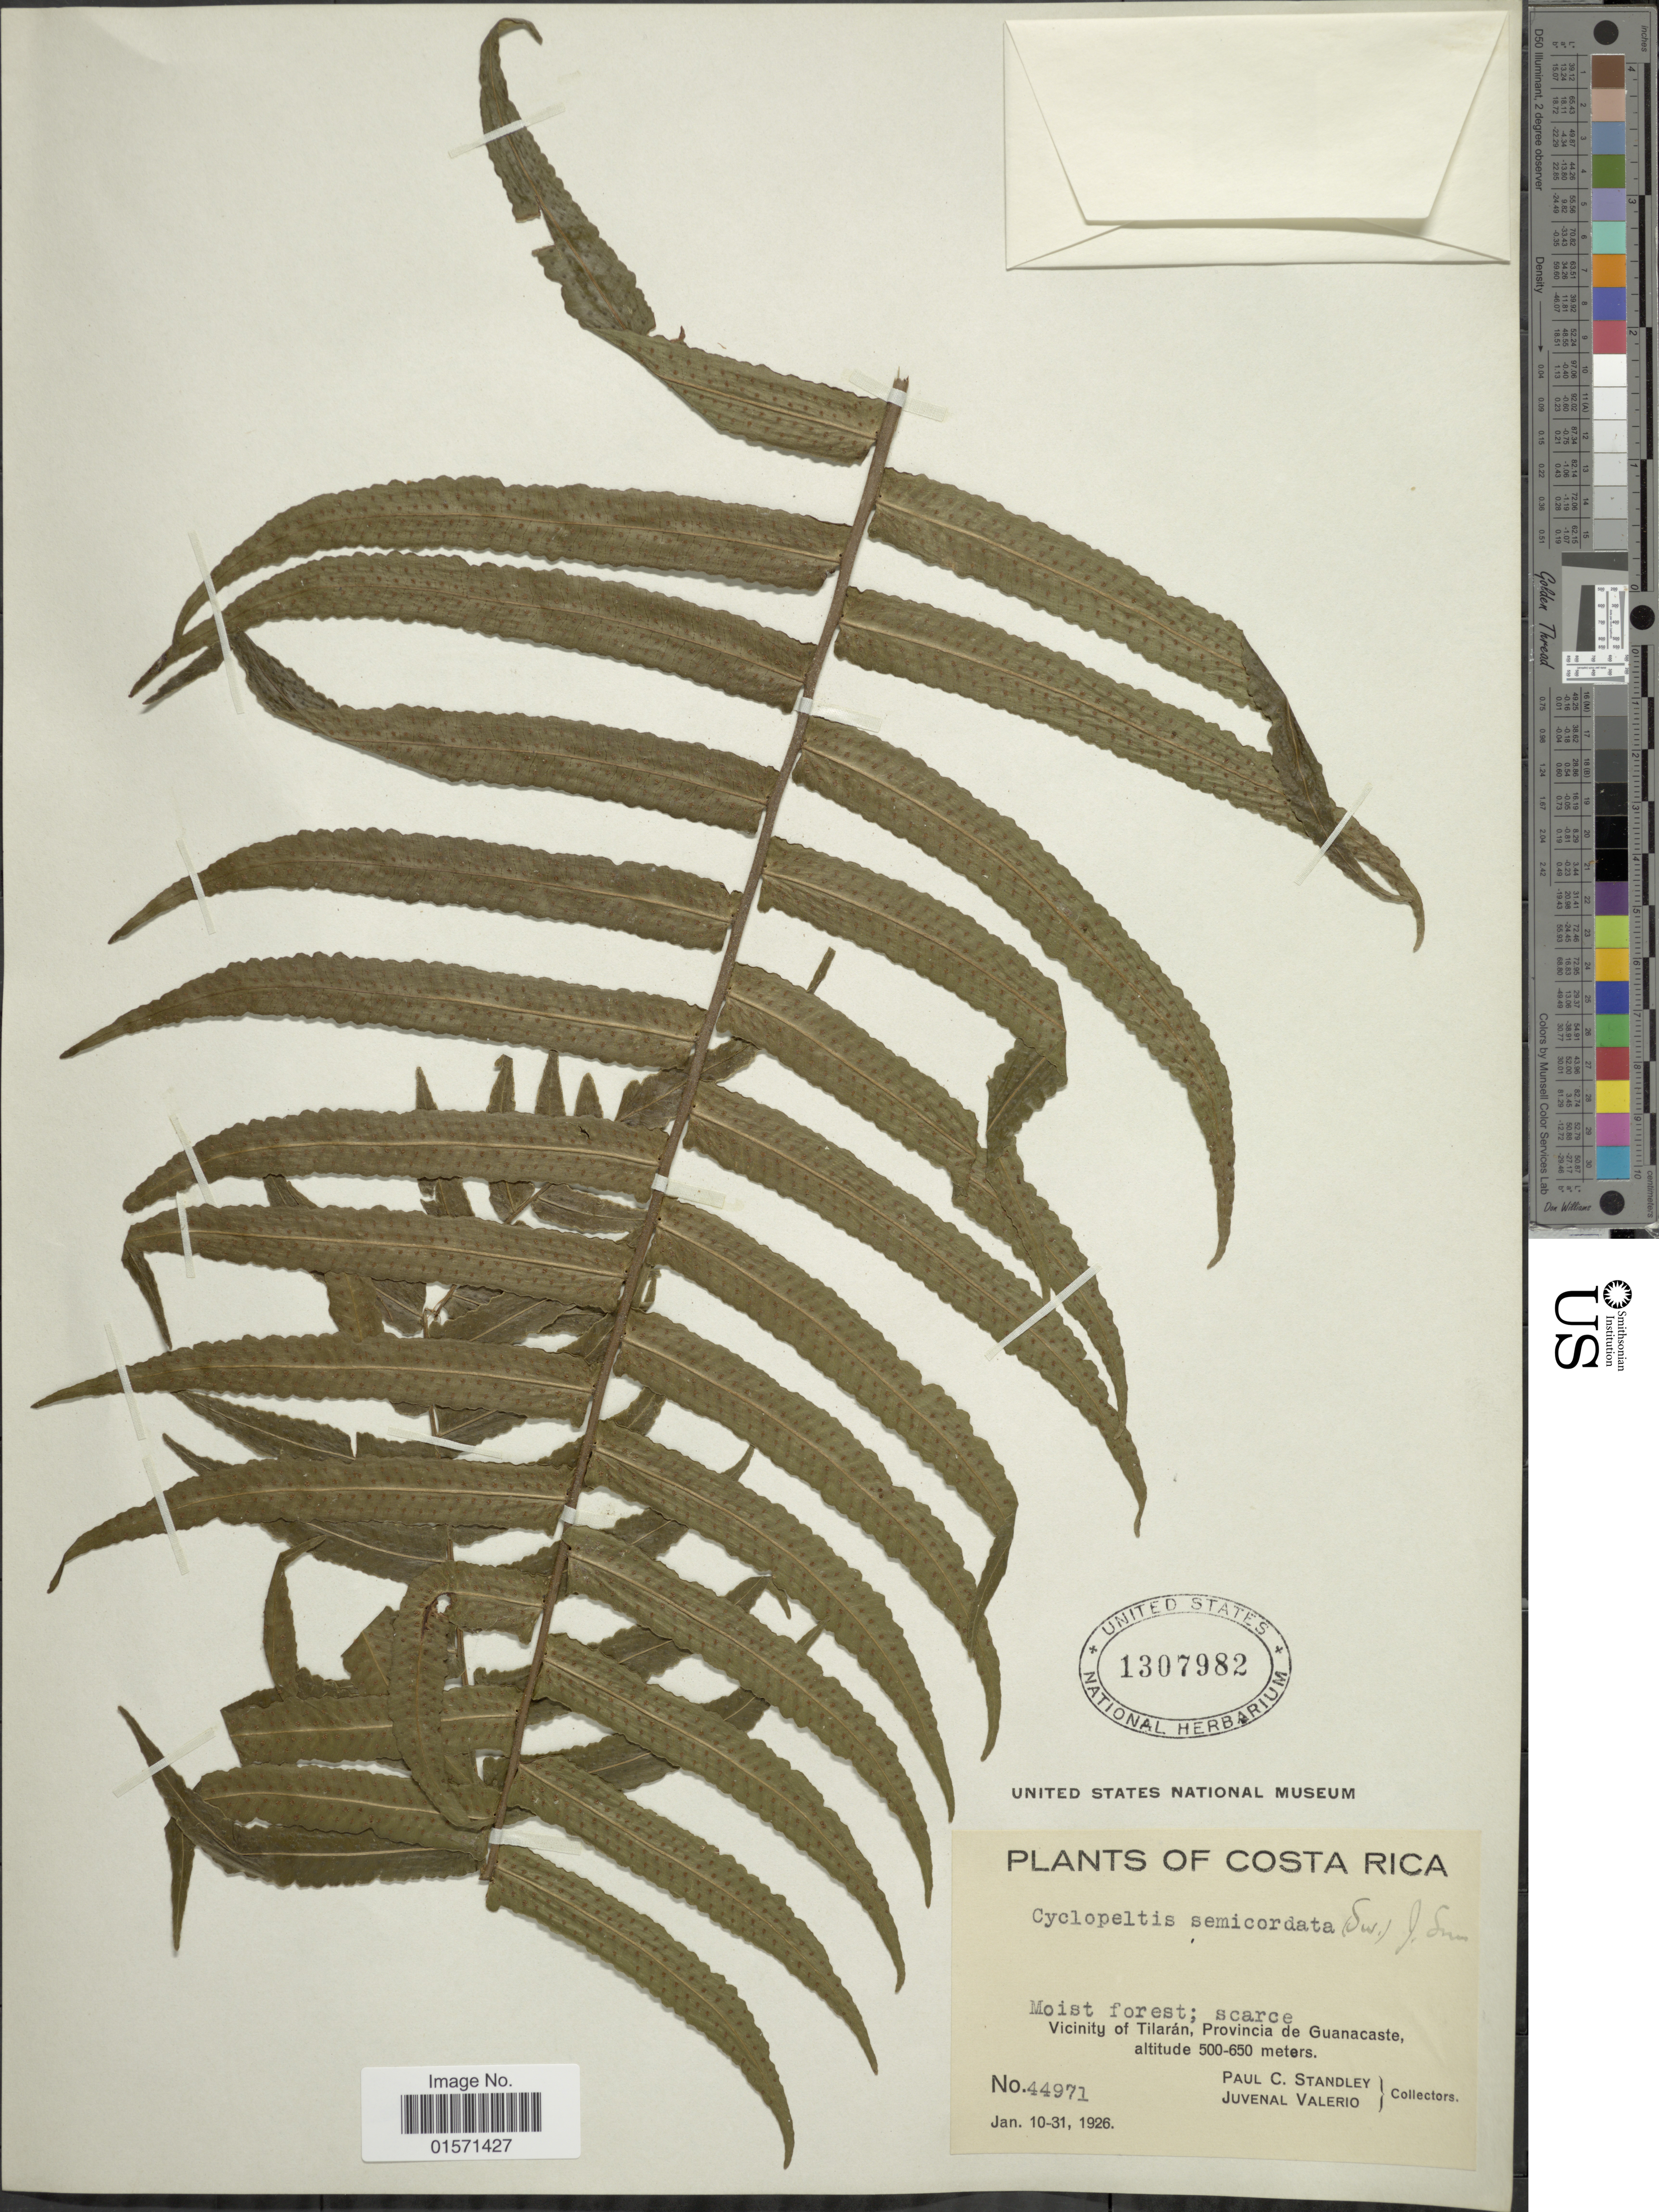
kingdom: Plantae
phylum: Tracheophyta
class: Polypodiopsida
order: Polypodiales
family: Lomariopsidaceae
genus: Cyclopeltis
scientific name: Cyclopeltis semicordata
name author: (Sw.) J. Sm.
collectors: P. C. Standley & J. Valerio R.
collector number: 44971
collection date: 1926-01-10/1926-01-31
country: Costa Rica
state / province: Guanacaste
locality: Vicinity of Tilaran, Provincia de Guanacaste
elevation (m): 500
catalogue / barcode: US 1307982